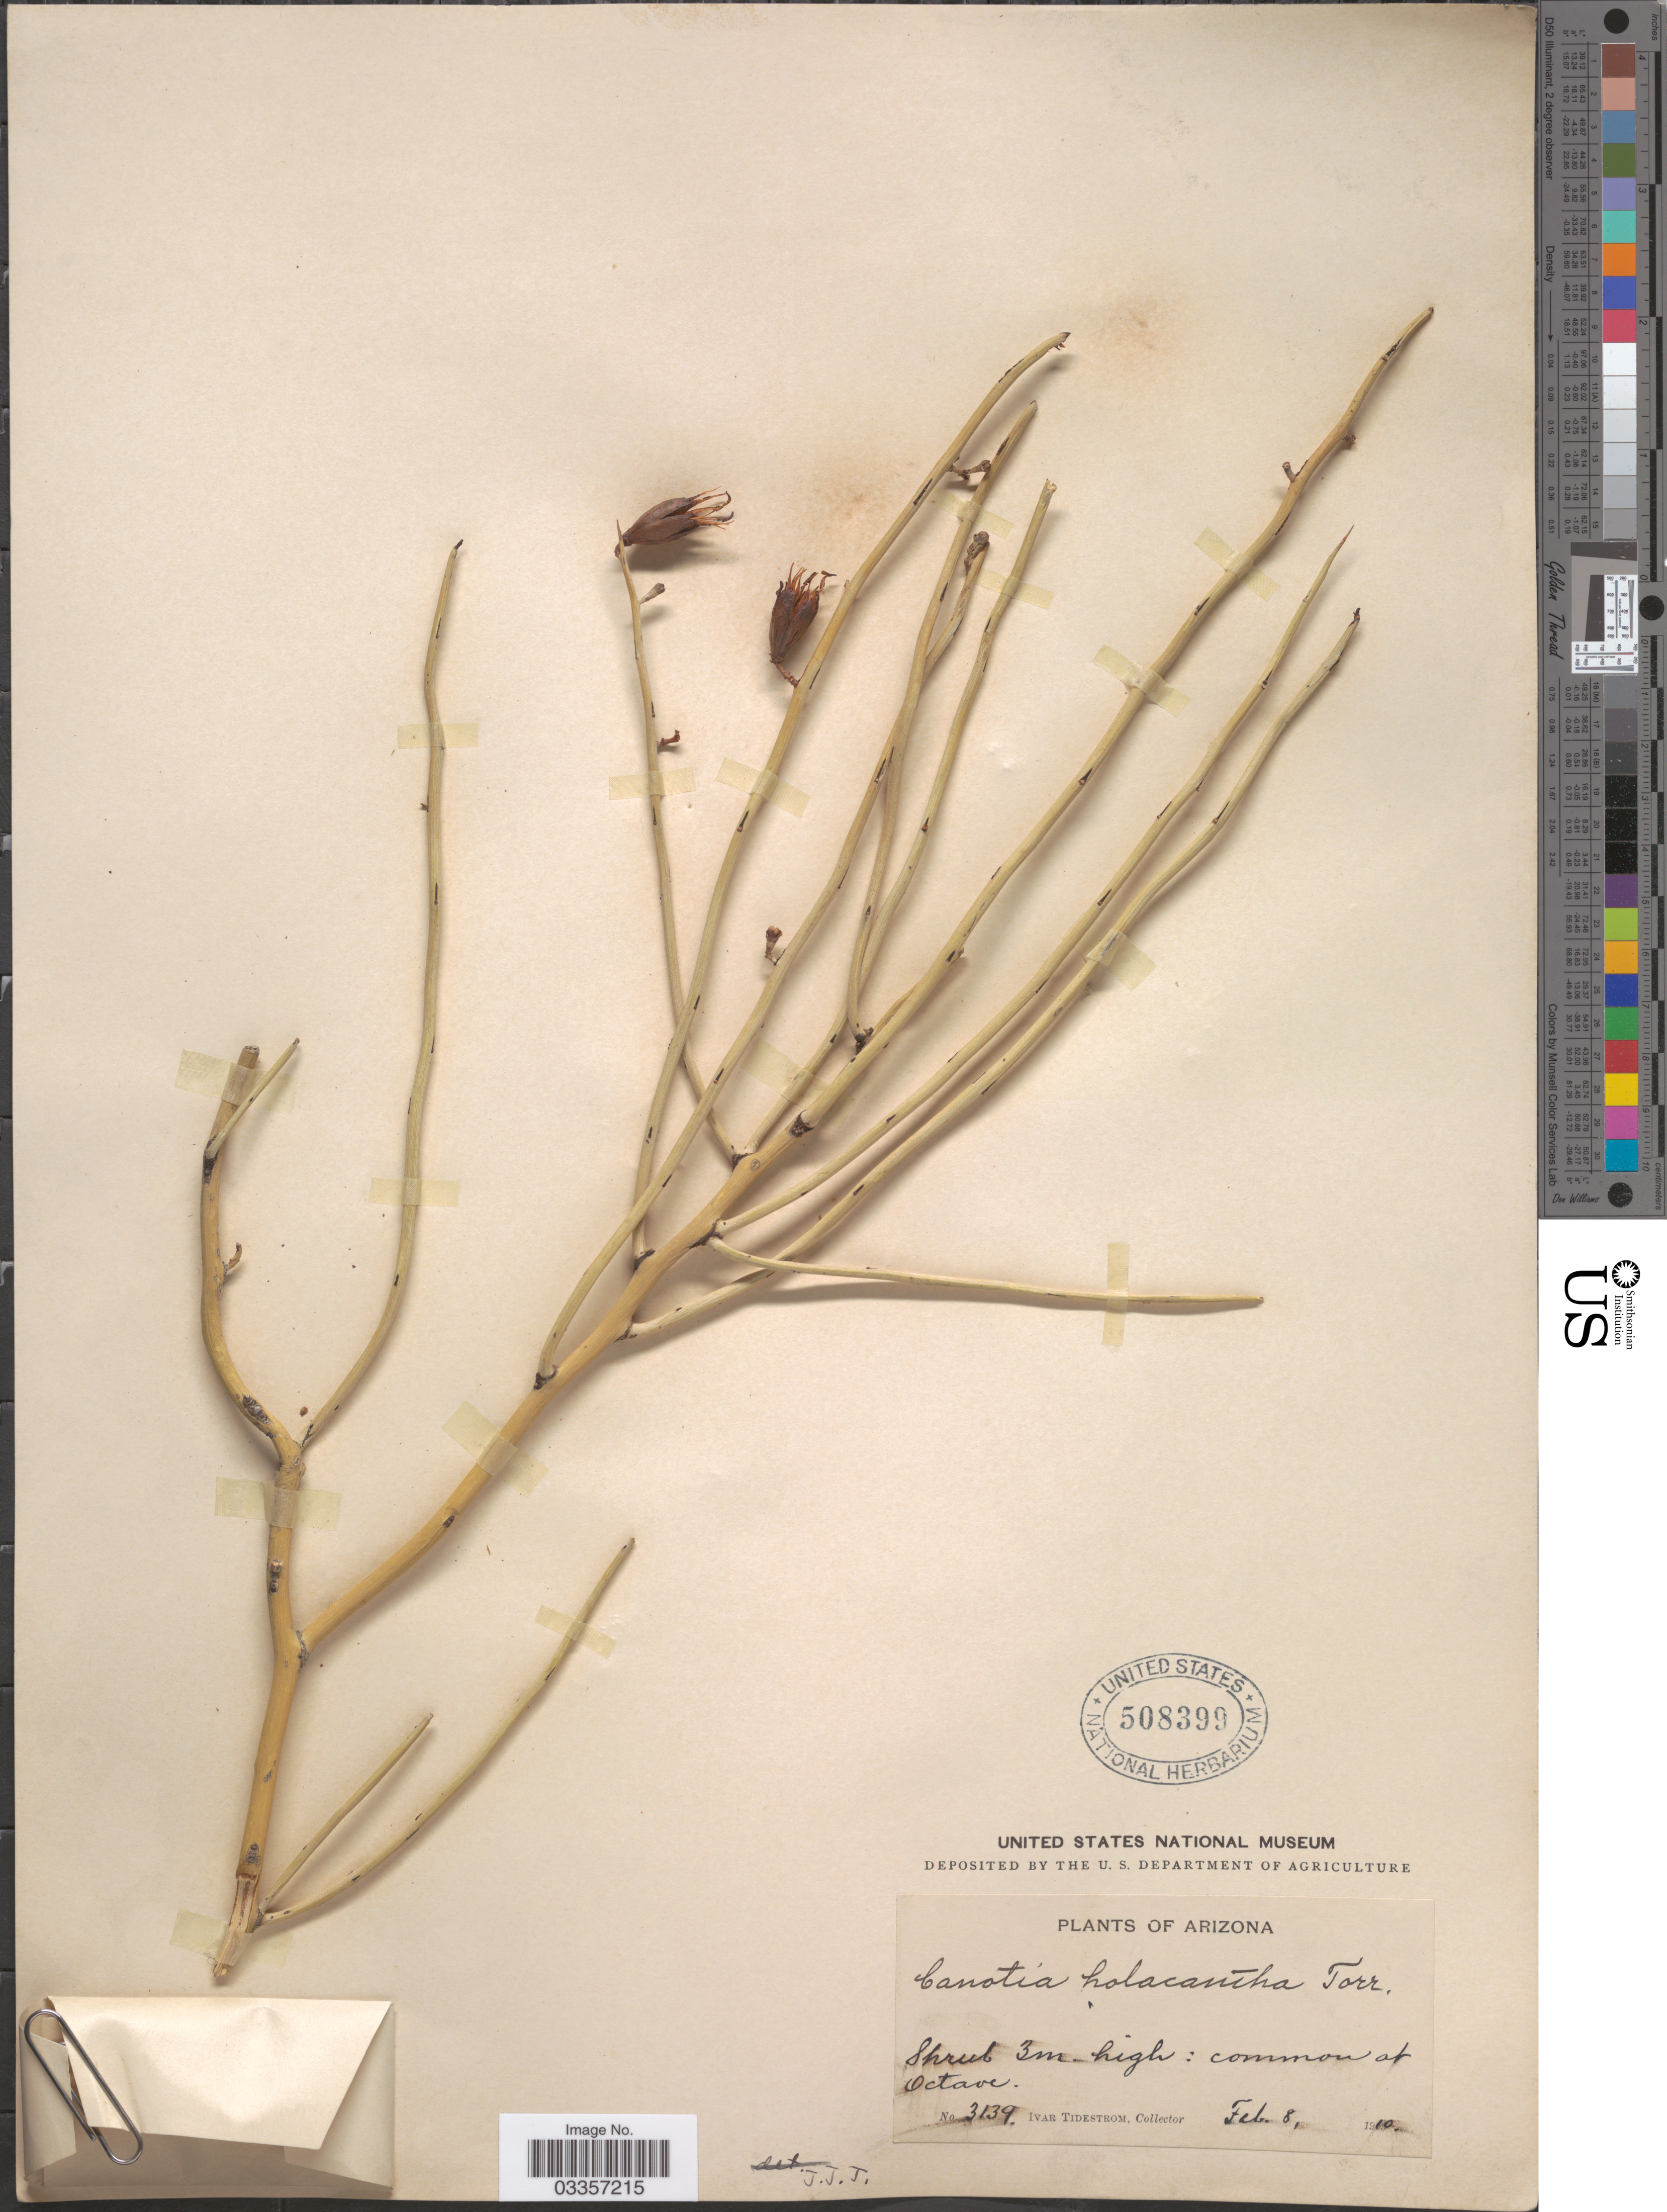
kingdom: Plantae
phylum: Tracheophyta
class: Magnoliopsida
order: Celastrales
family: Celastraceae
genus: Canotia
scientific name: Canotia holacantha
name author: Torr.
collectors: I. F. Tidestrom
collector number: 3139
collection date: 1910-02-08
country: United States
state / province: Arizona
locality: Common at Octave.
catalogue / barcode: US 508399